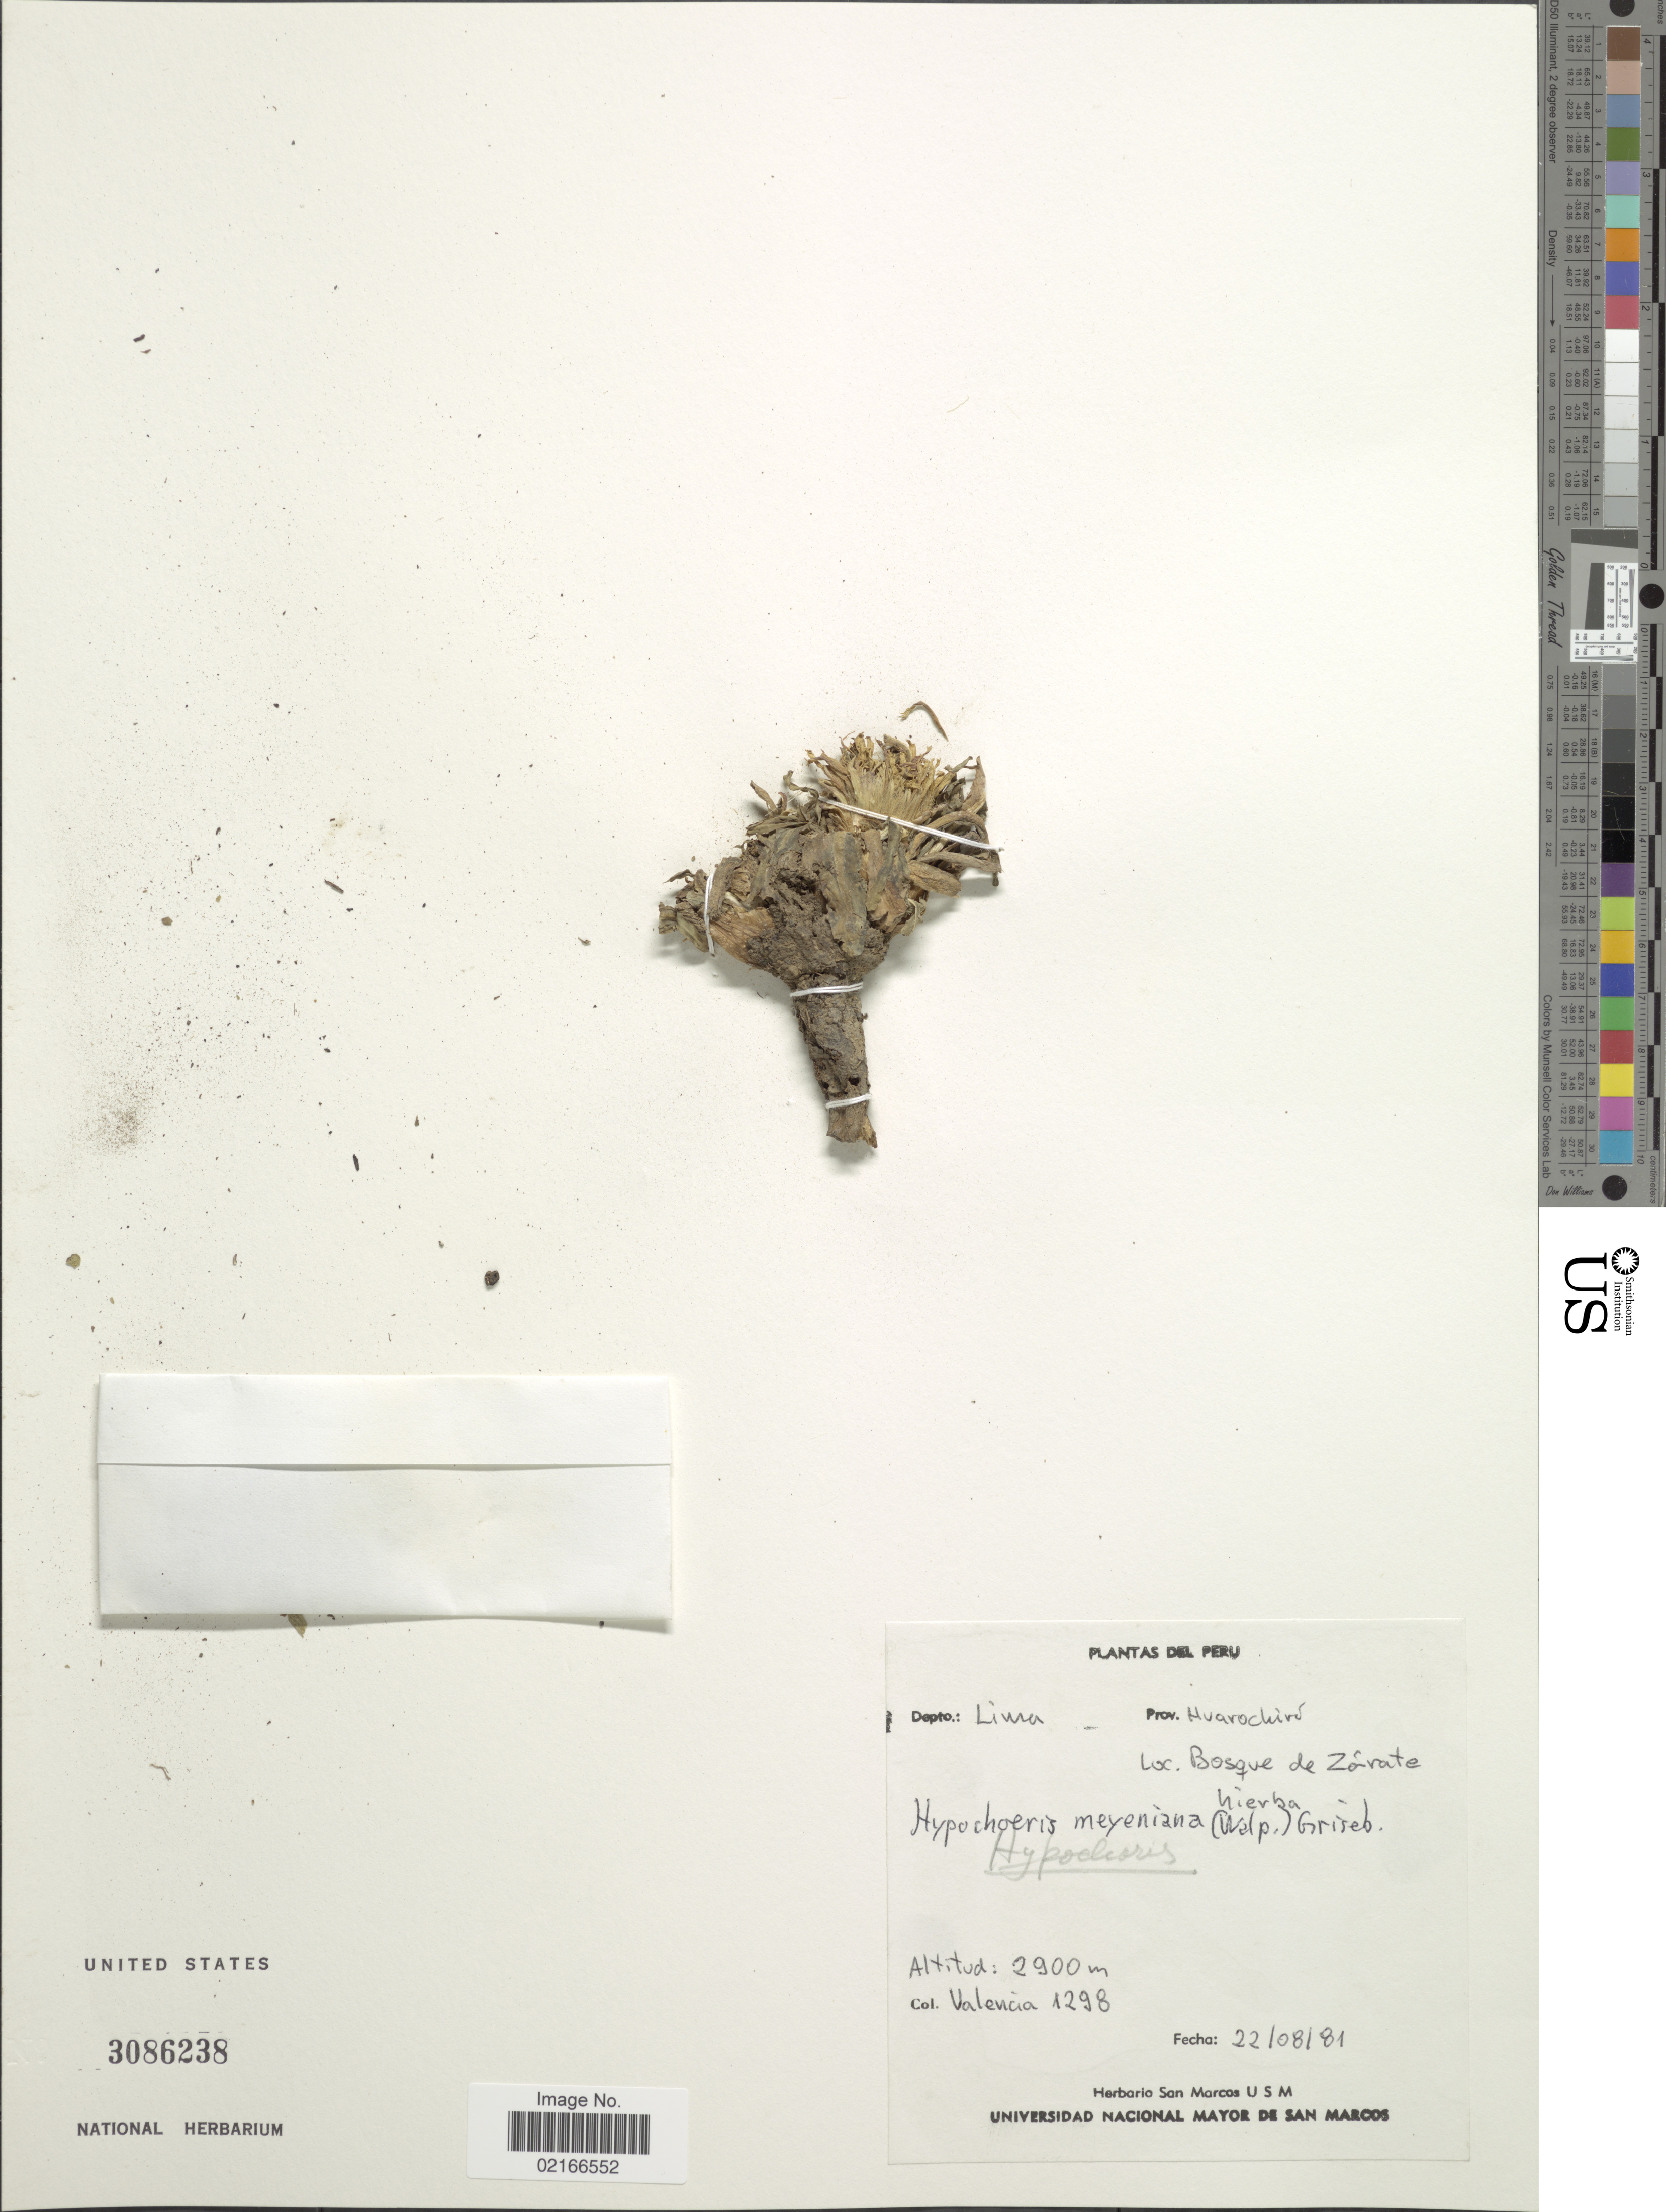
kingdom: Plantae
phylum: Tracheophyta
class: Magnoliopsida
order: Asterales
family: Asteraceae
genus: Hypochaeris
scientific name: Hypochaeris meyeniana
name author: (Walp.) Benth. & Hook. f. ex Griseb.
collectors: -. Valencia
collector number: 1298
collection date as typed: Transcribed d/m/y: 22/8/81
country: Peru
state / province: Lima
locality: Prov. Huarochirí. Bosque de Zórate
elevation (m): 2900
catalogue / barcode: US 3086238